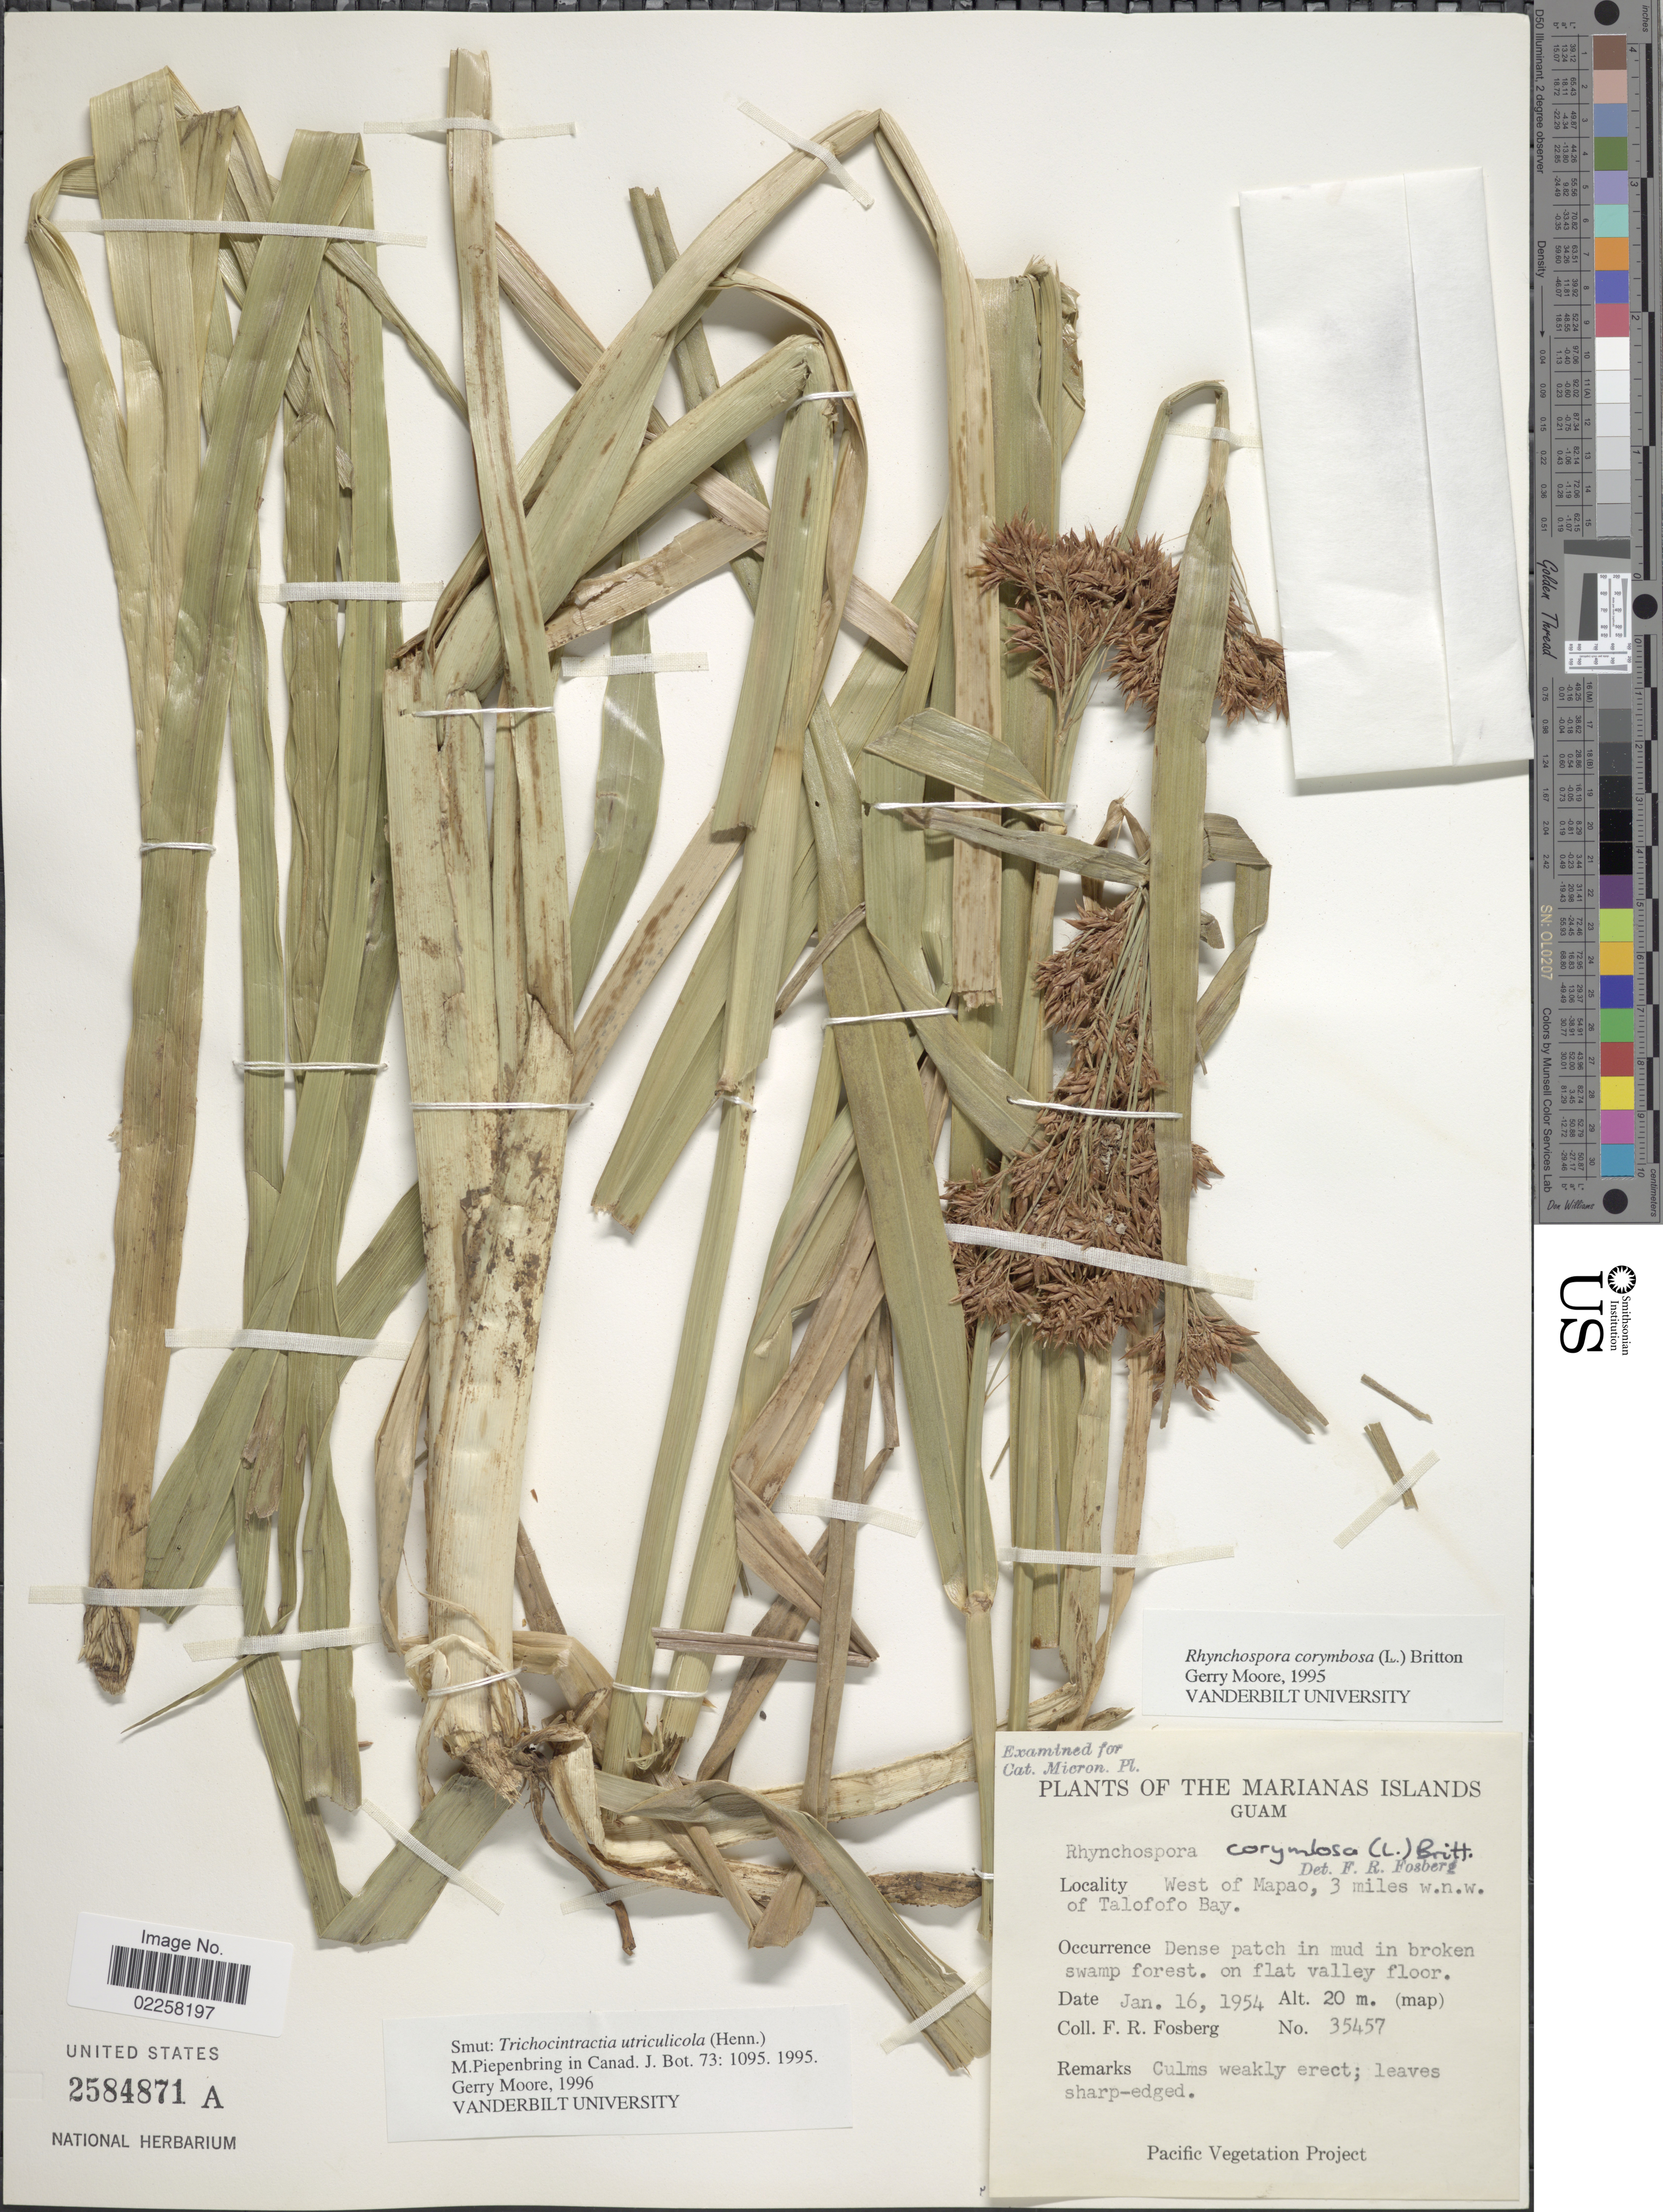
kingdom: Plantae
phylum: Tracheophyta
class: Liliopsida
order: Poales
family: Cyperaceae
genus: Rhynchospora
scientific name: Rhynchospora corymbosa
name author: (L.) Britton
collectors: F. R. Fosberg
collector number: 35457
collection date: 1954-01-16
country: Guam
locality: Marianas Islands. West of Mapao, 3 miles w.n.w. of Talofofo Bay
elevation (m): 20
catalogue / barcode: US 2584871A